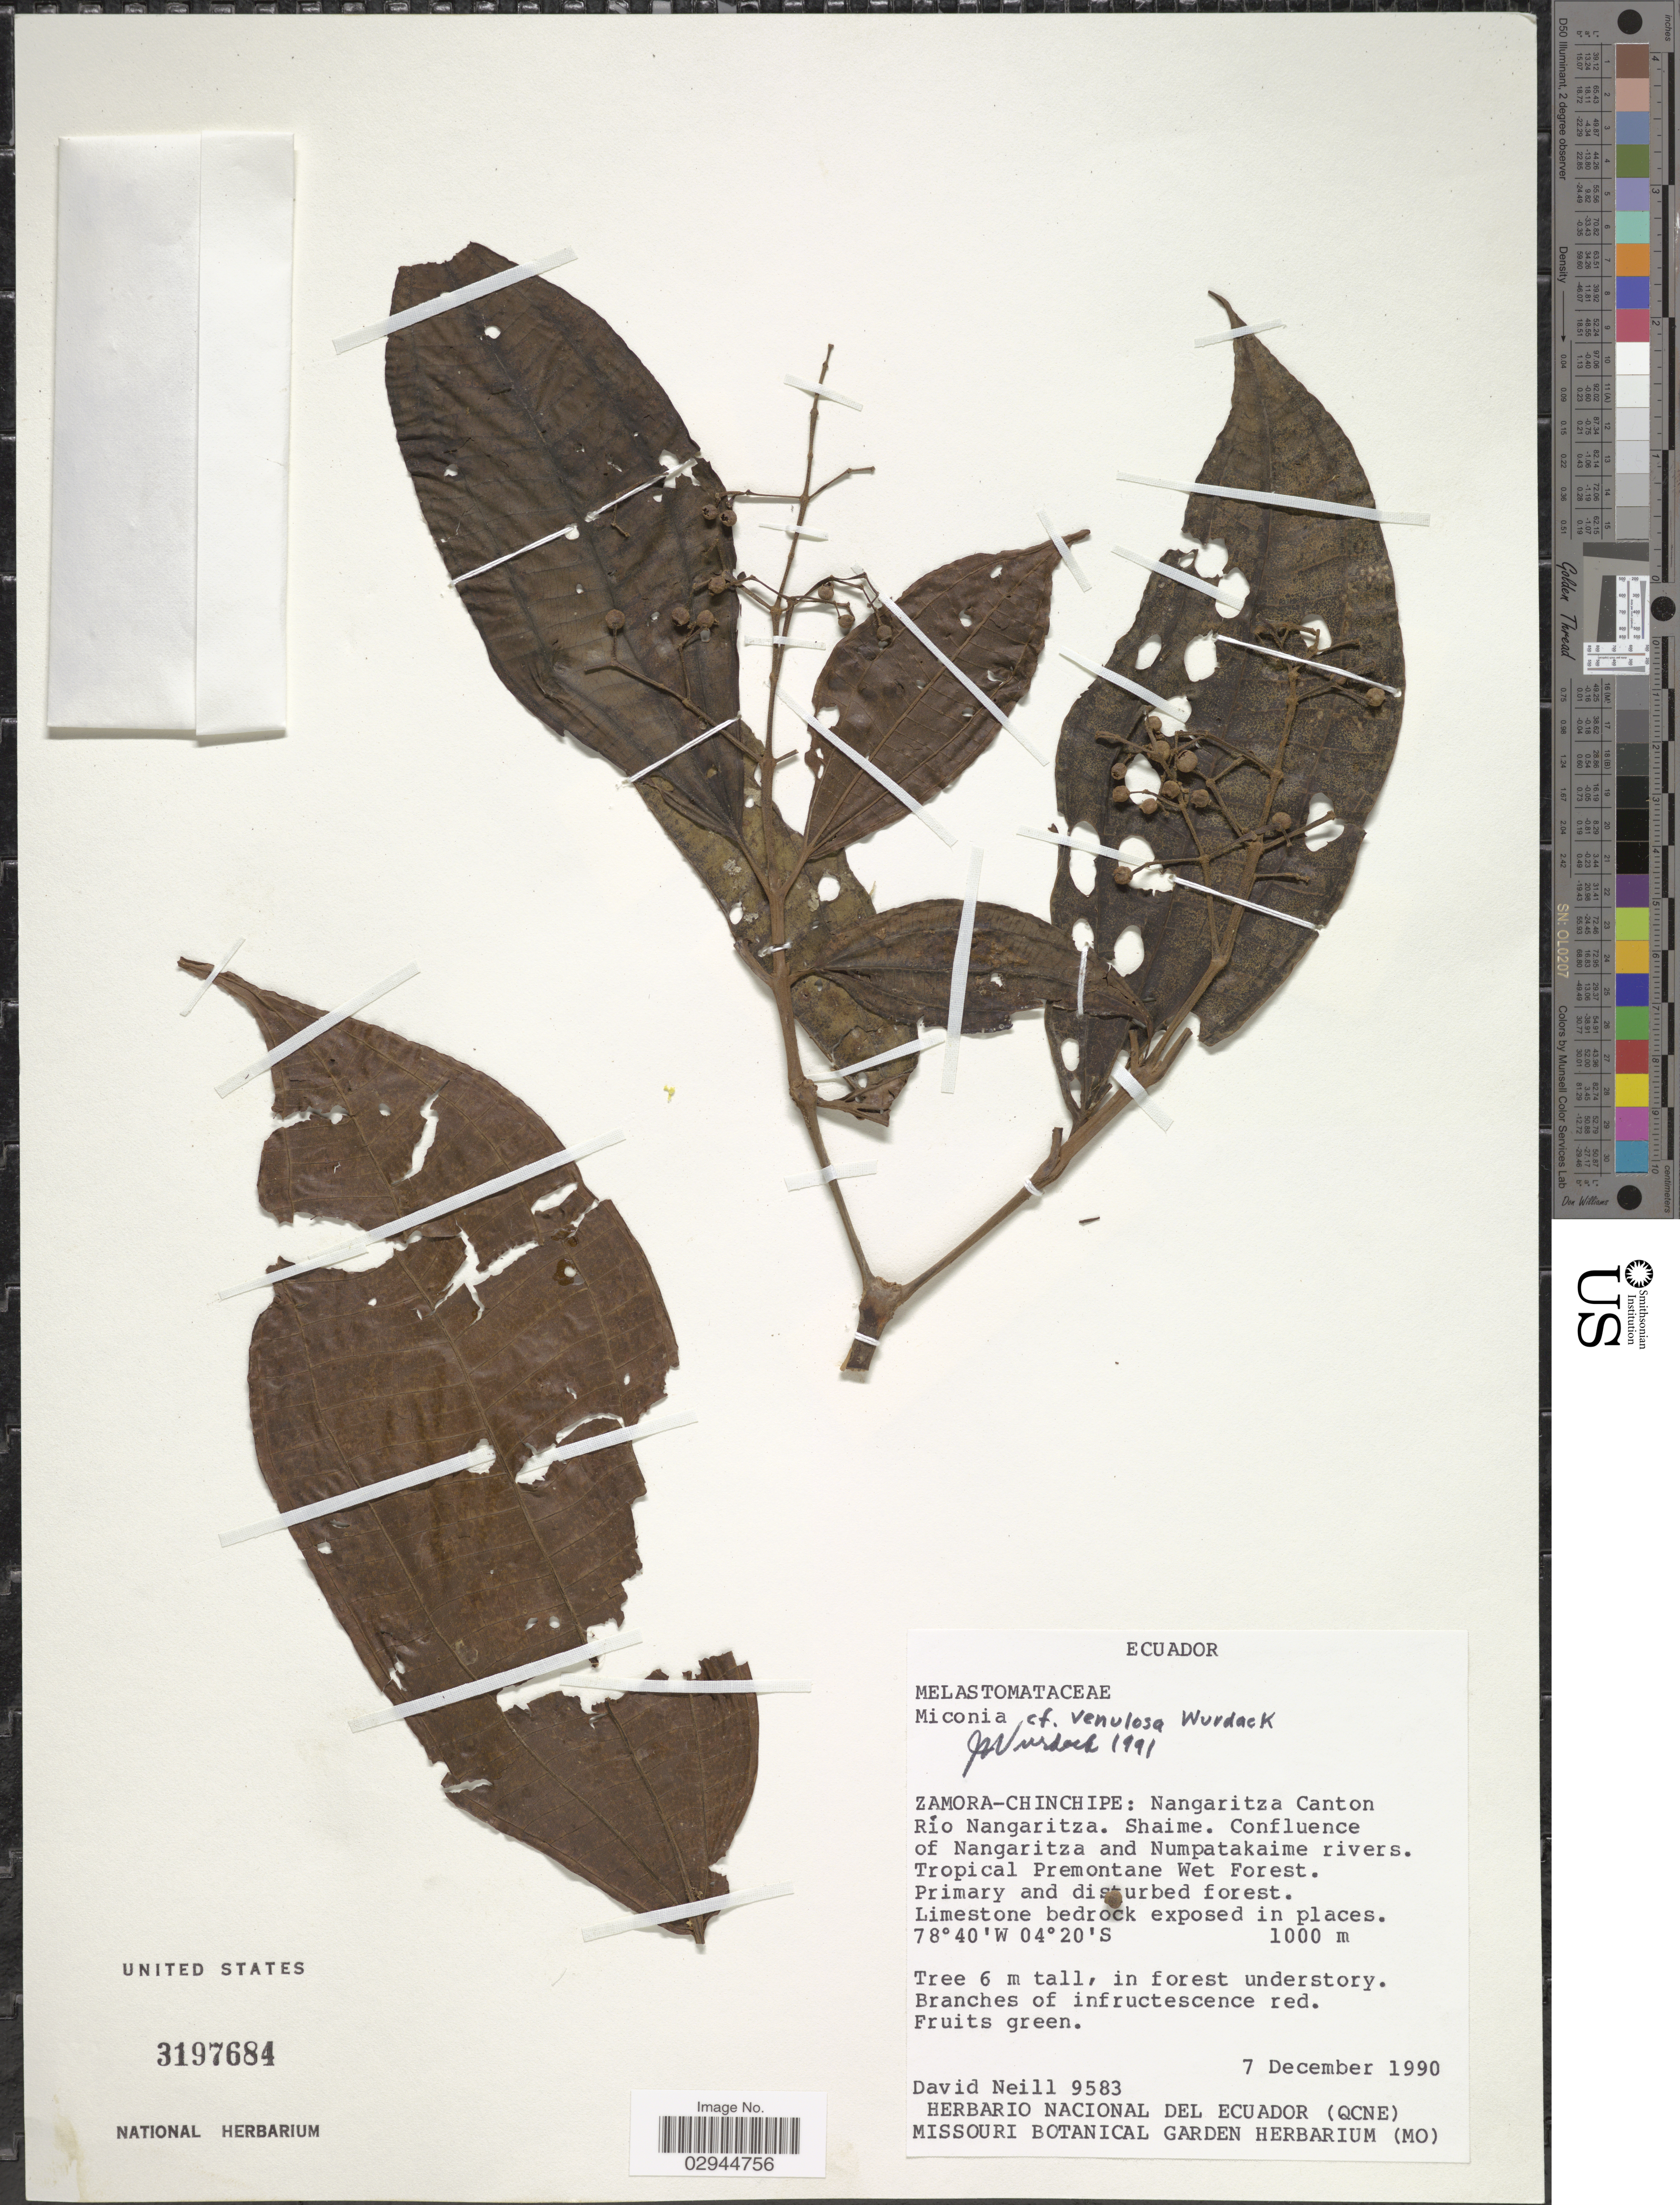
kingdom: Plantae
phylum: Tracheophyta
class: Magnoliopsida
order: Myrtales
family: Melastomataceae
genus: Miconia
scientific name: Miconia venulosa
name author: Wurdack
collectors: D. A. Neill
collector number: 9583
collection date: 1990-12-07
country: Ecuador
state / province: Zamora-Chinchipe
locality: Nangaritza Canton Río Nangaritza. Shaime. Confluence of Nangaritza and Numpatakaime rivers.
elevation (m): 1000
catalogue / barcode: US 3197684